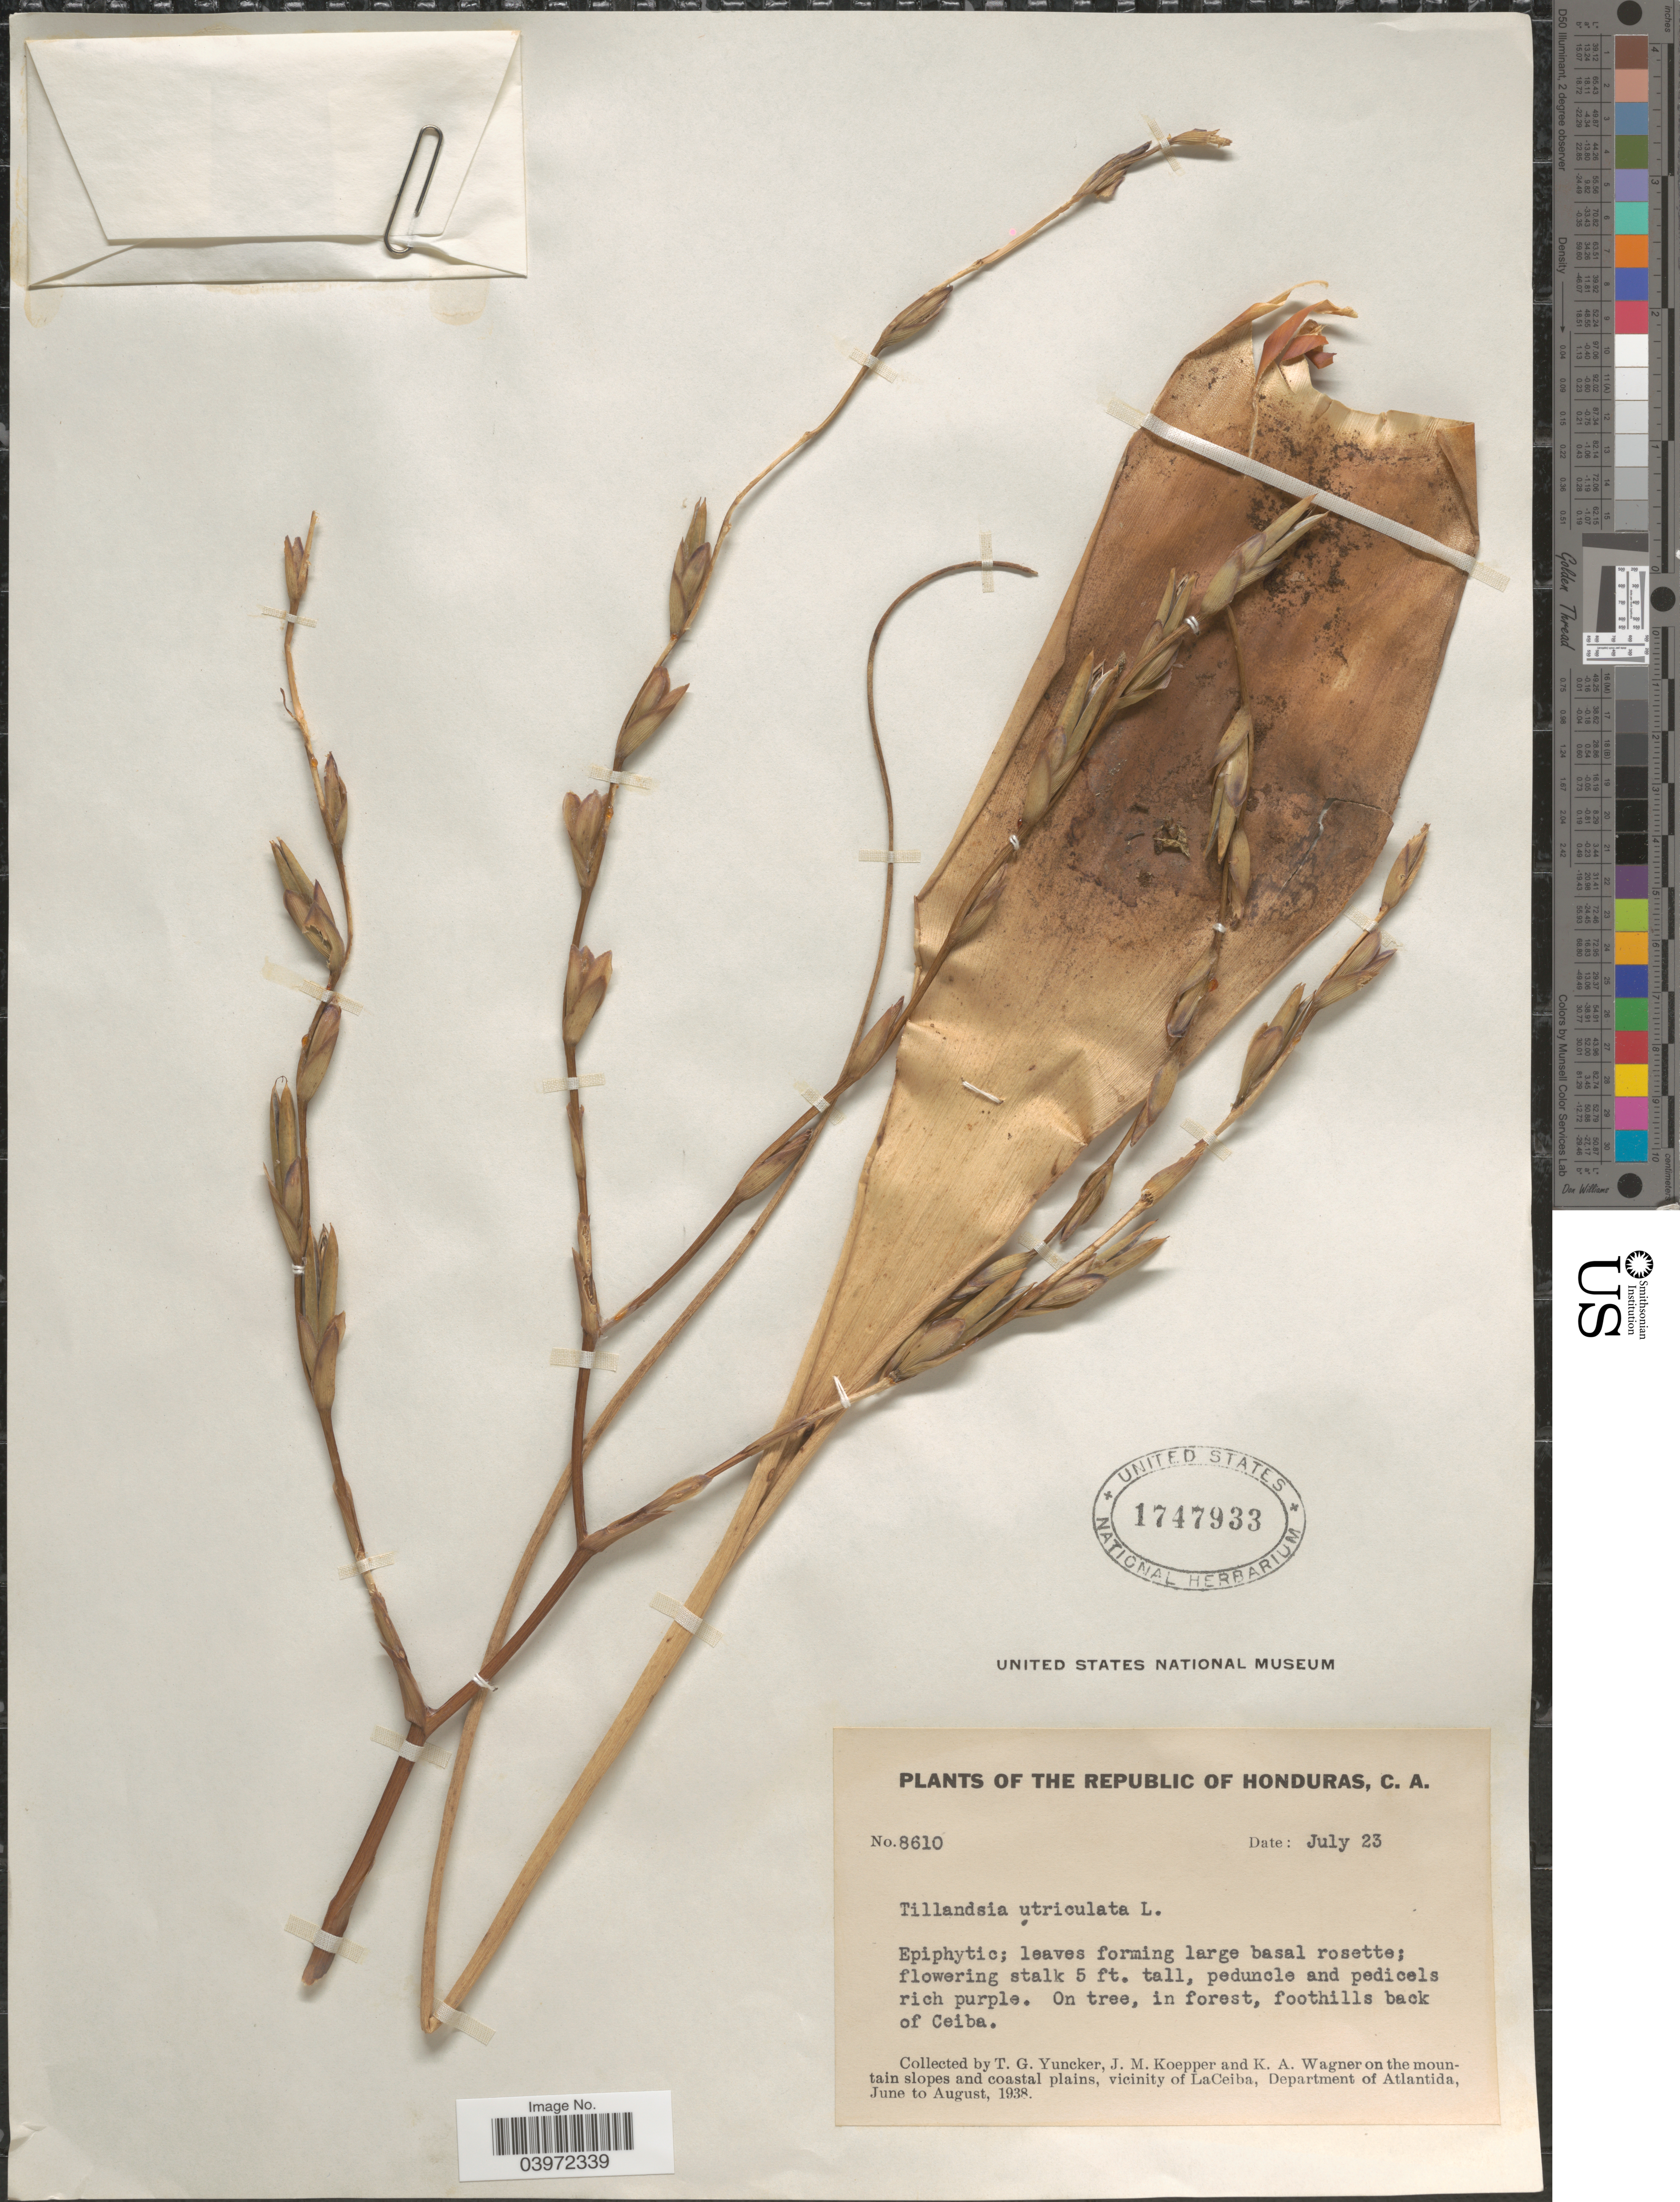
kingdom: Plantae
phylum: Tracheophyta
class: Liliopsida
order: Poales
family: Bromeliaceae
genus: Tillandsia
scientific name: Tillandsia utriculata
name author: L.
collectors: T. G. Yuncker, J. M. Koepper & K. A. Wagner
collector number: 8610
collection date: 1938-07-23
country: Honduras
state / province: Atlantida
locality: The Republic of Honduras, C. A. On tree, in forest, foothills back of Ceiba. On the mountain slopes and coastal plains, vicinity of LaCeiba, Department of Atlantida.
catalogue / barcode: US 1747933